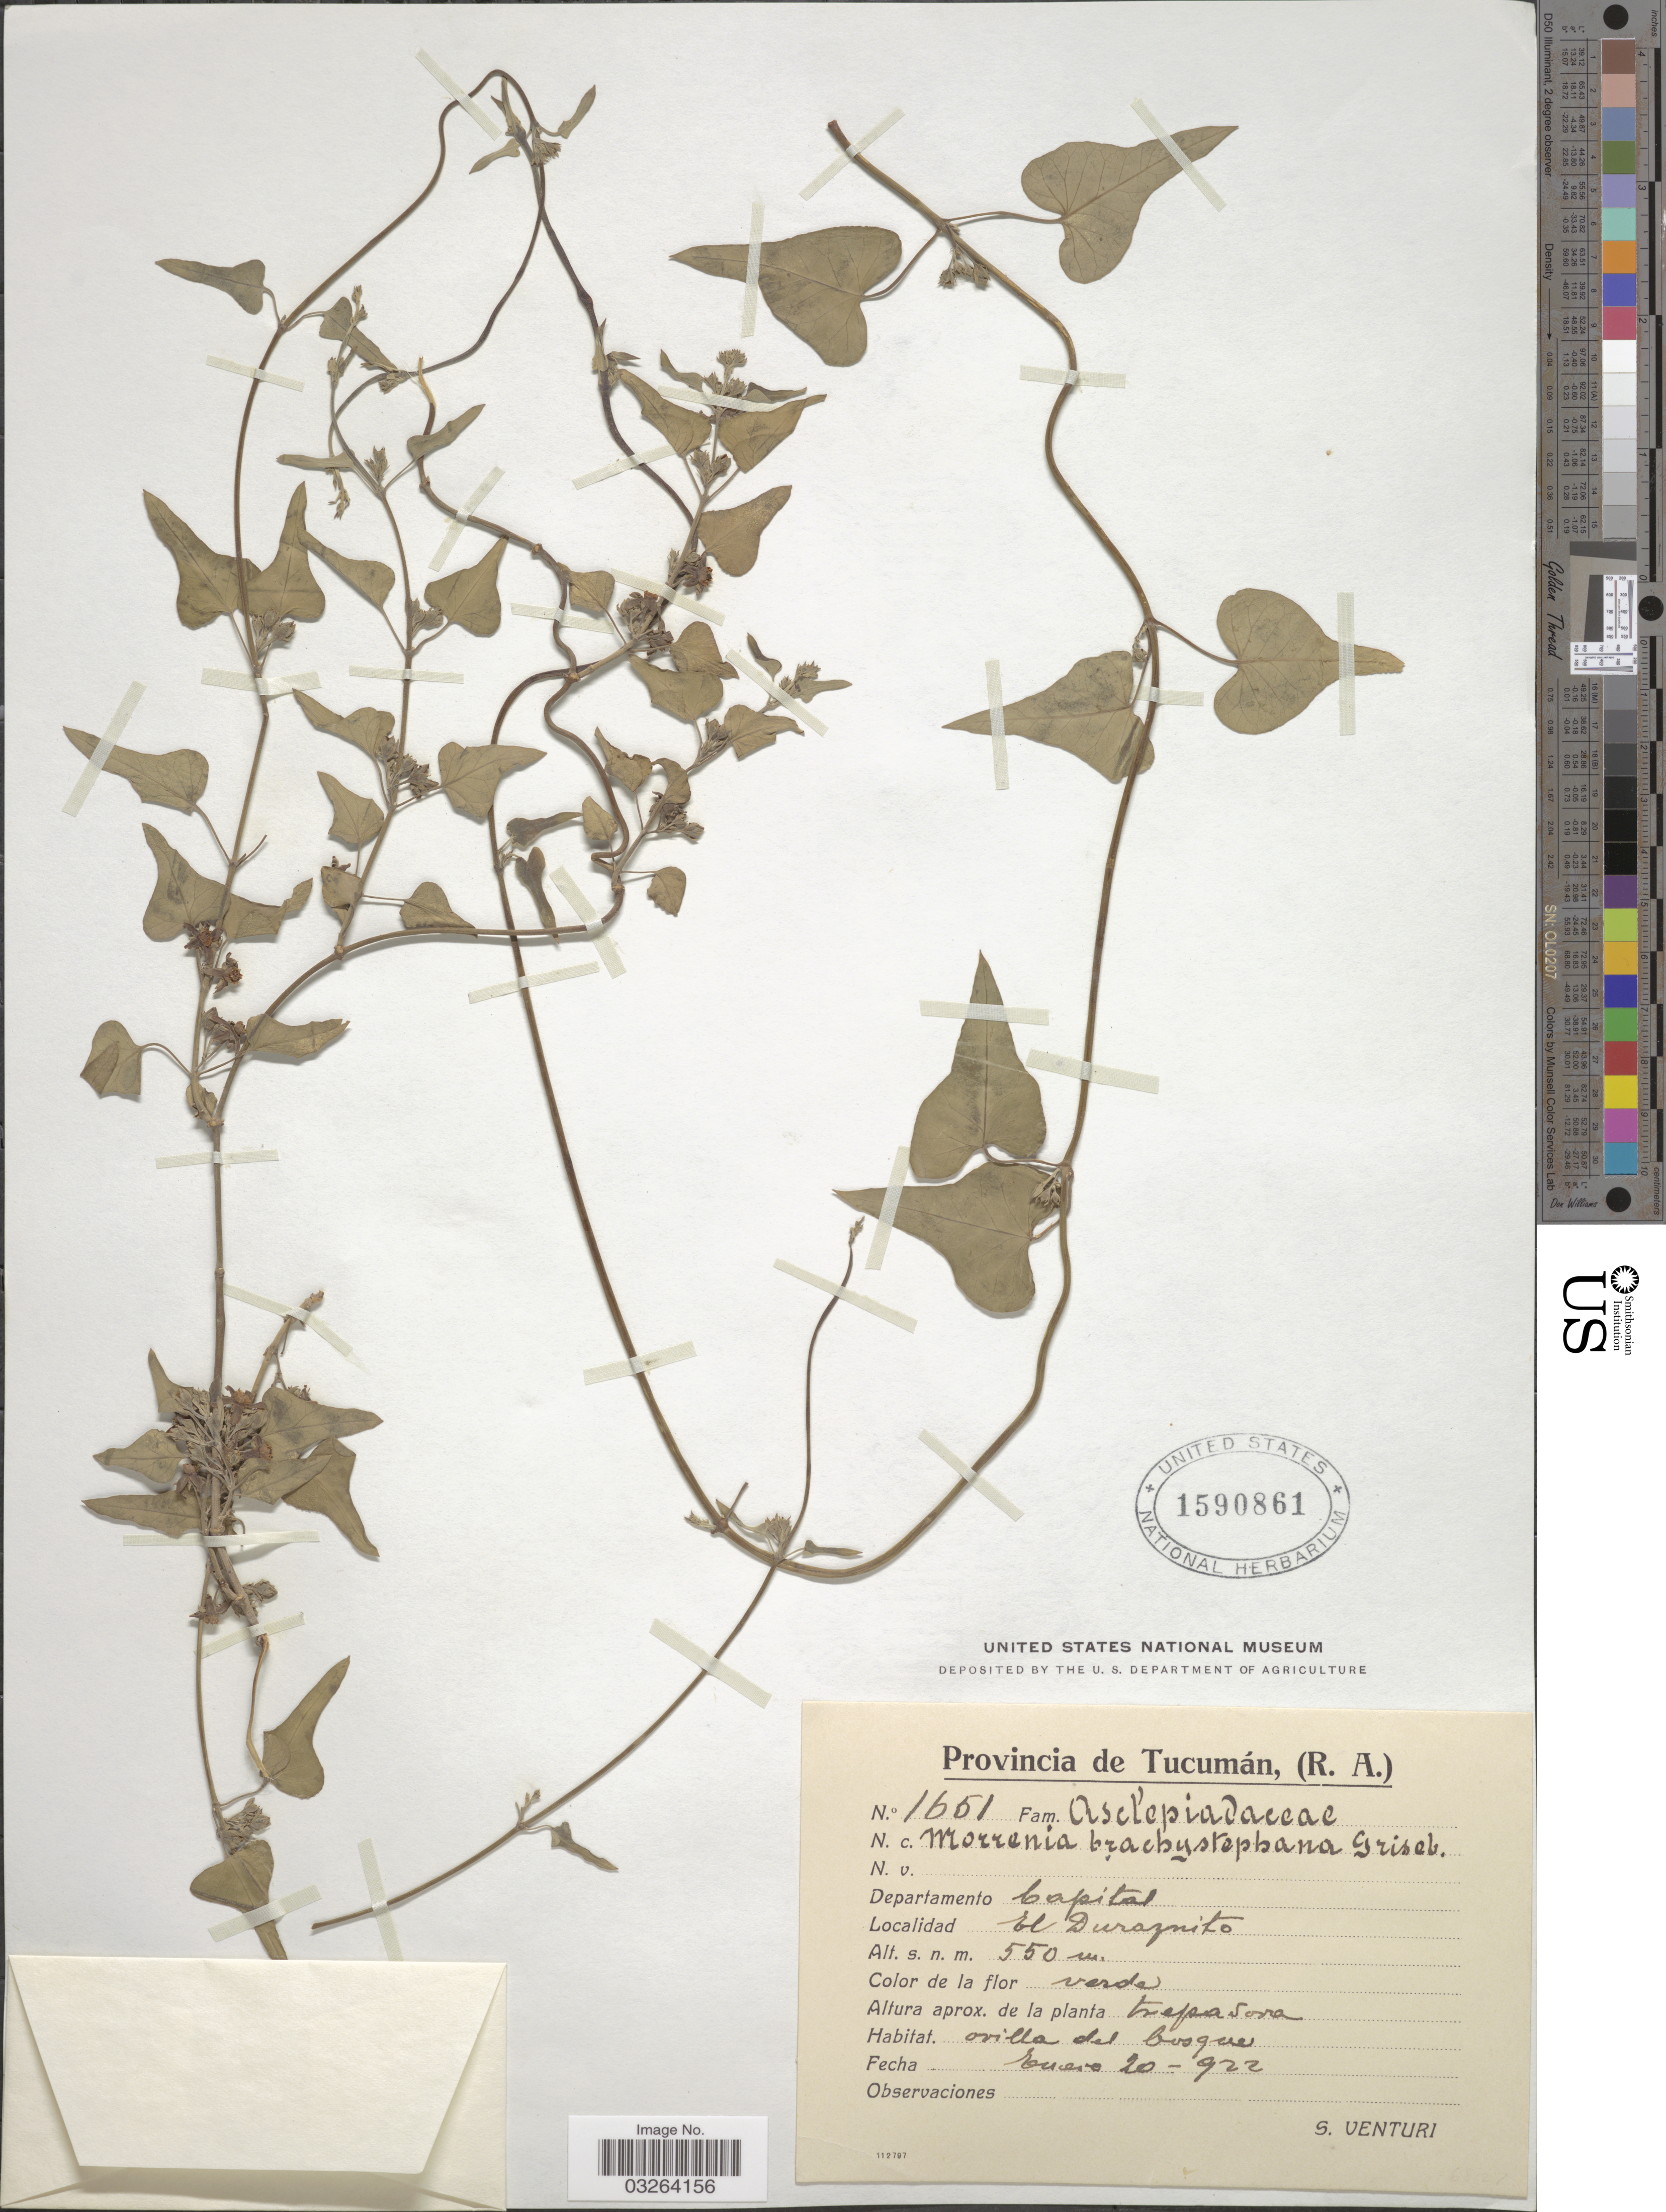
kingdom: Plantae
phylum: Tracheophyta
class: Magnoliopsida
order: Gentianales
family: Apocynaceae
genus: Morrenia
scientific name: Morrenia brachystephana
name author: Griseb.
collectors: S. Venturi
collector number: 1651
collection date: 1922-01-20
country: Argentina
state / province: Tucuman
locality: Provincia de Tucumán, (R. A.). Departamento Capital. El Duraznito.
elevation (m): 550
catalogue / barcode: US 1590861